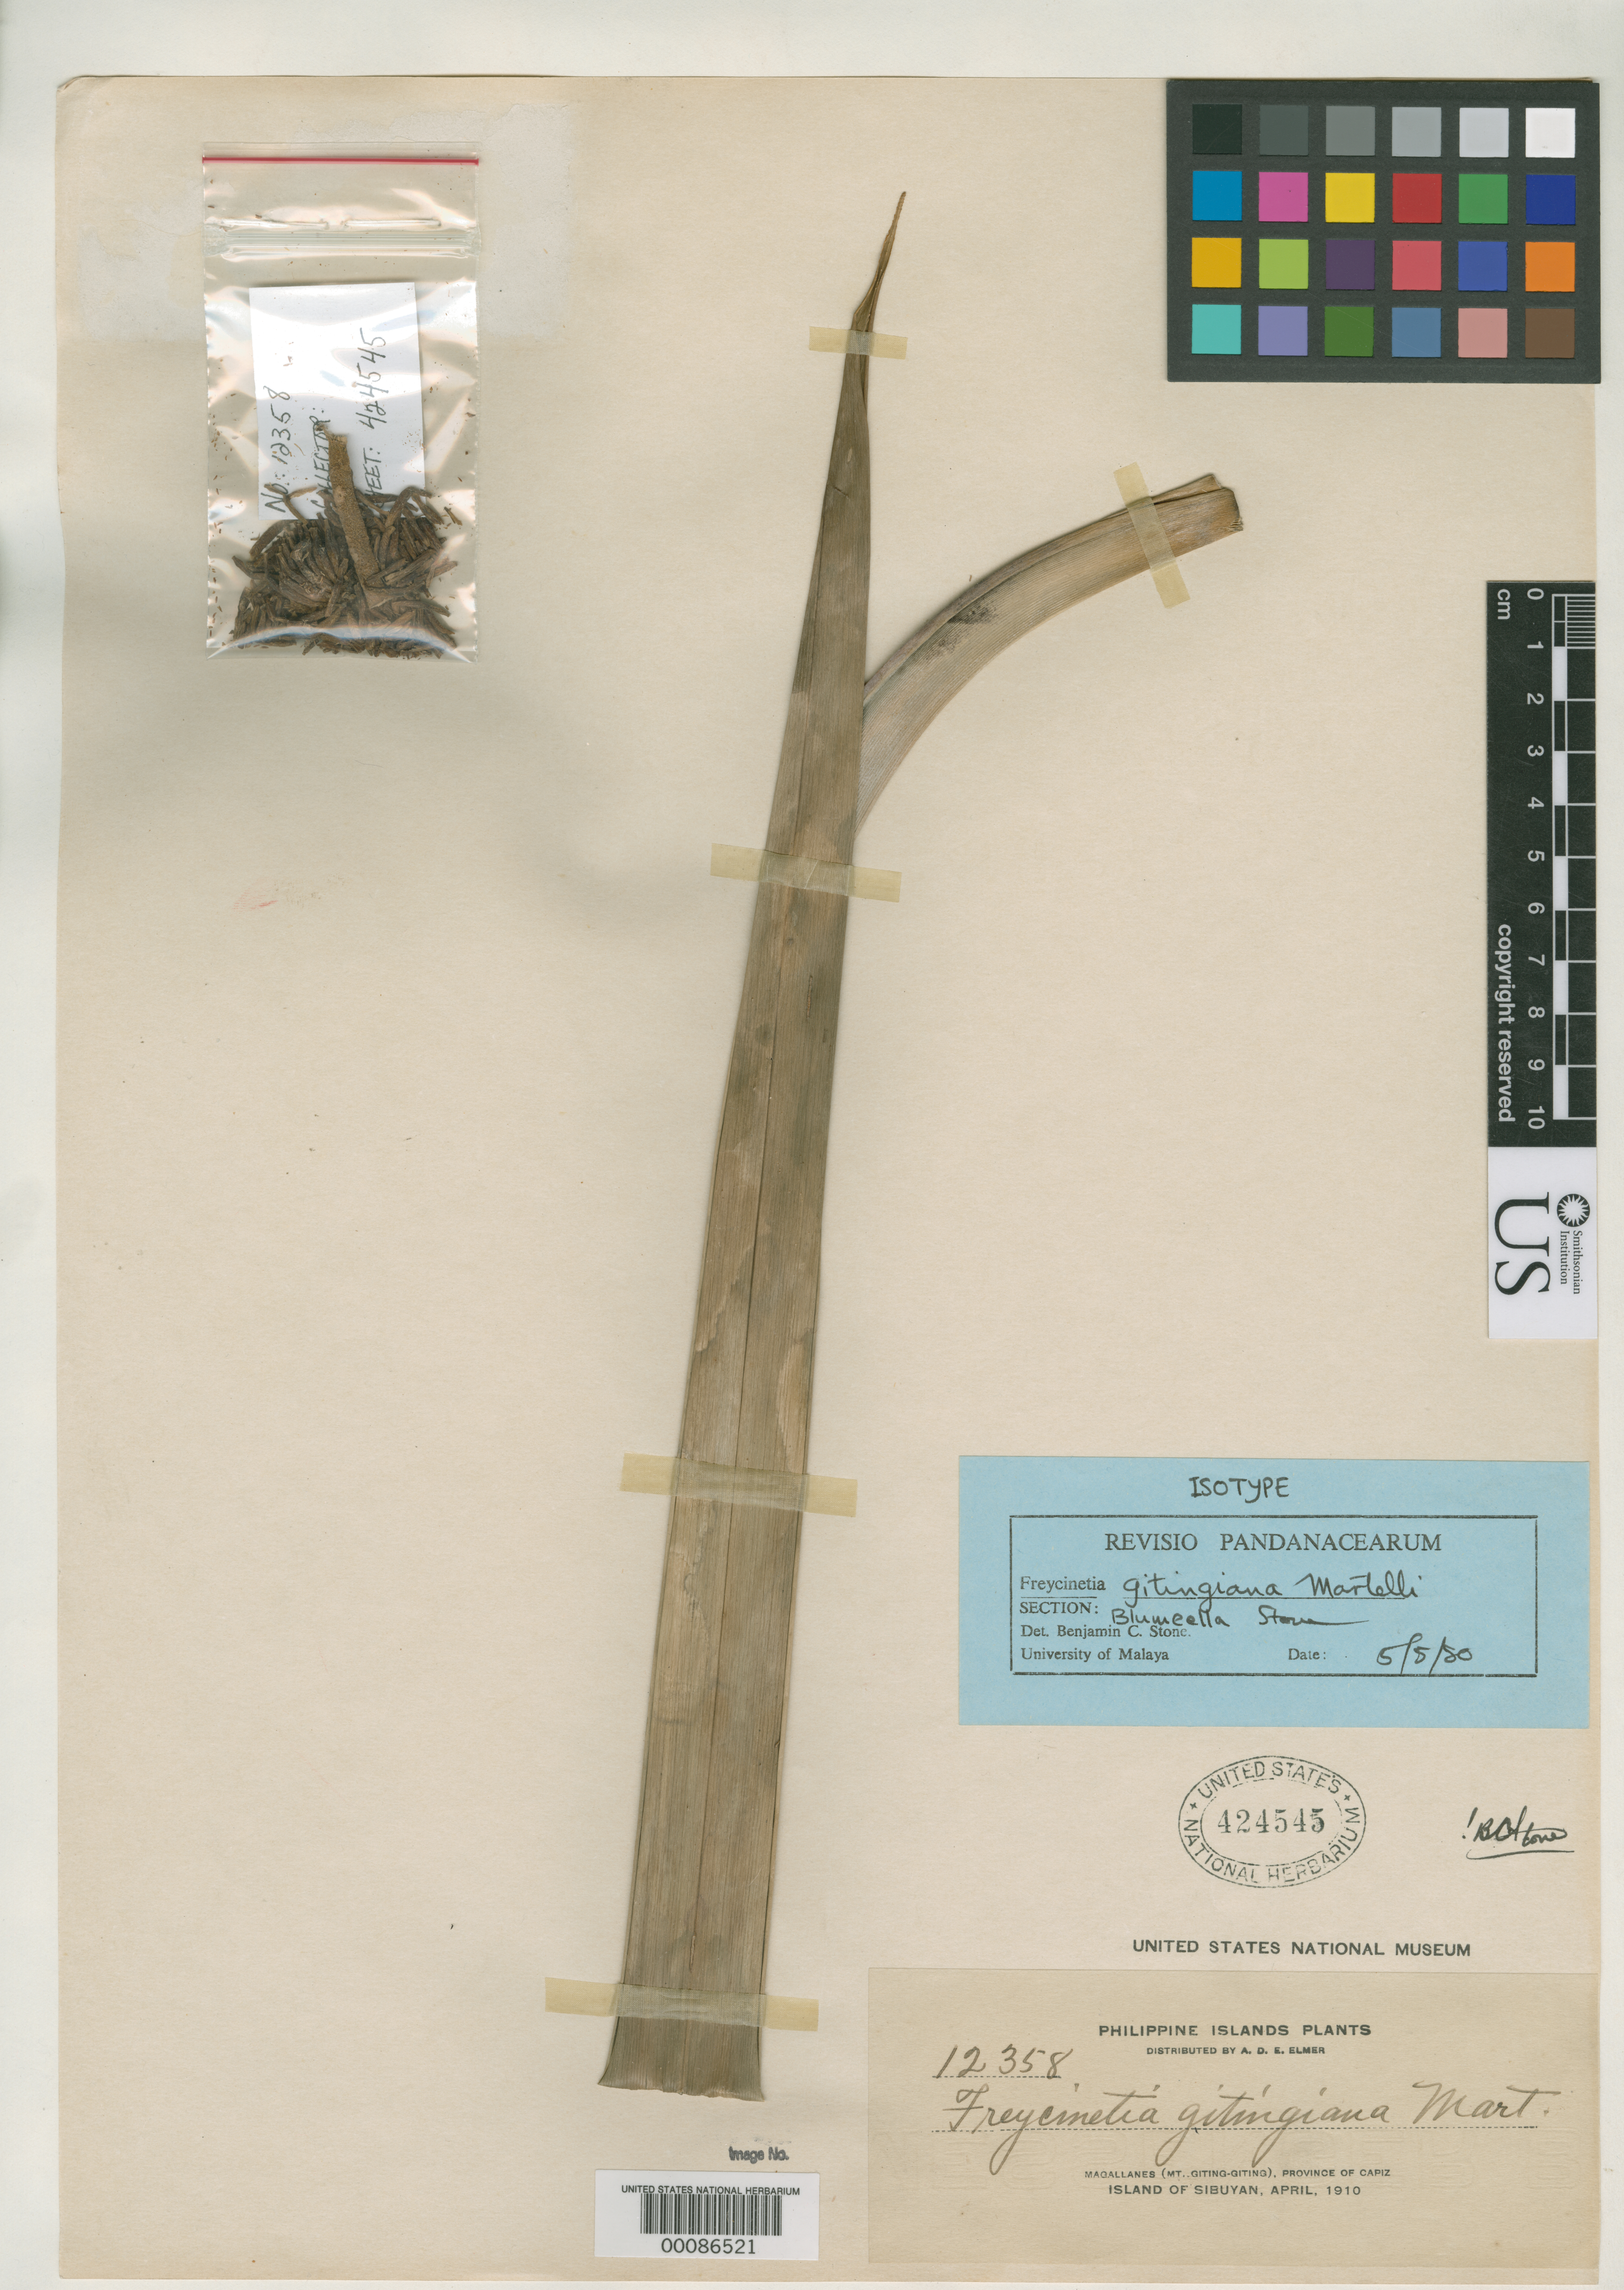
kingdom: Plantae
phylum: Tracheophyta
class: Liliopsida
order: Pandanales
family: Pandanaceae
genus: Freycinetia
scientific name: Freycinetia gitingiana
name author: Martelli in Elmer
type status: Isotype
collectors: A. D. E. Elmer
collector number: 12358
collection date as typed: Apr 1910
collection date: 1910-04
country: Philippines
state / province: Mimaropa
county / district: Romblon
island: Sibuyan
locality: Magallanes, Mount Giting-Giting.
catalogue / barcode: US 424545